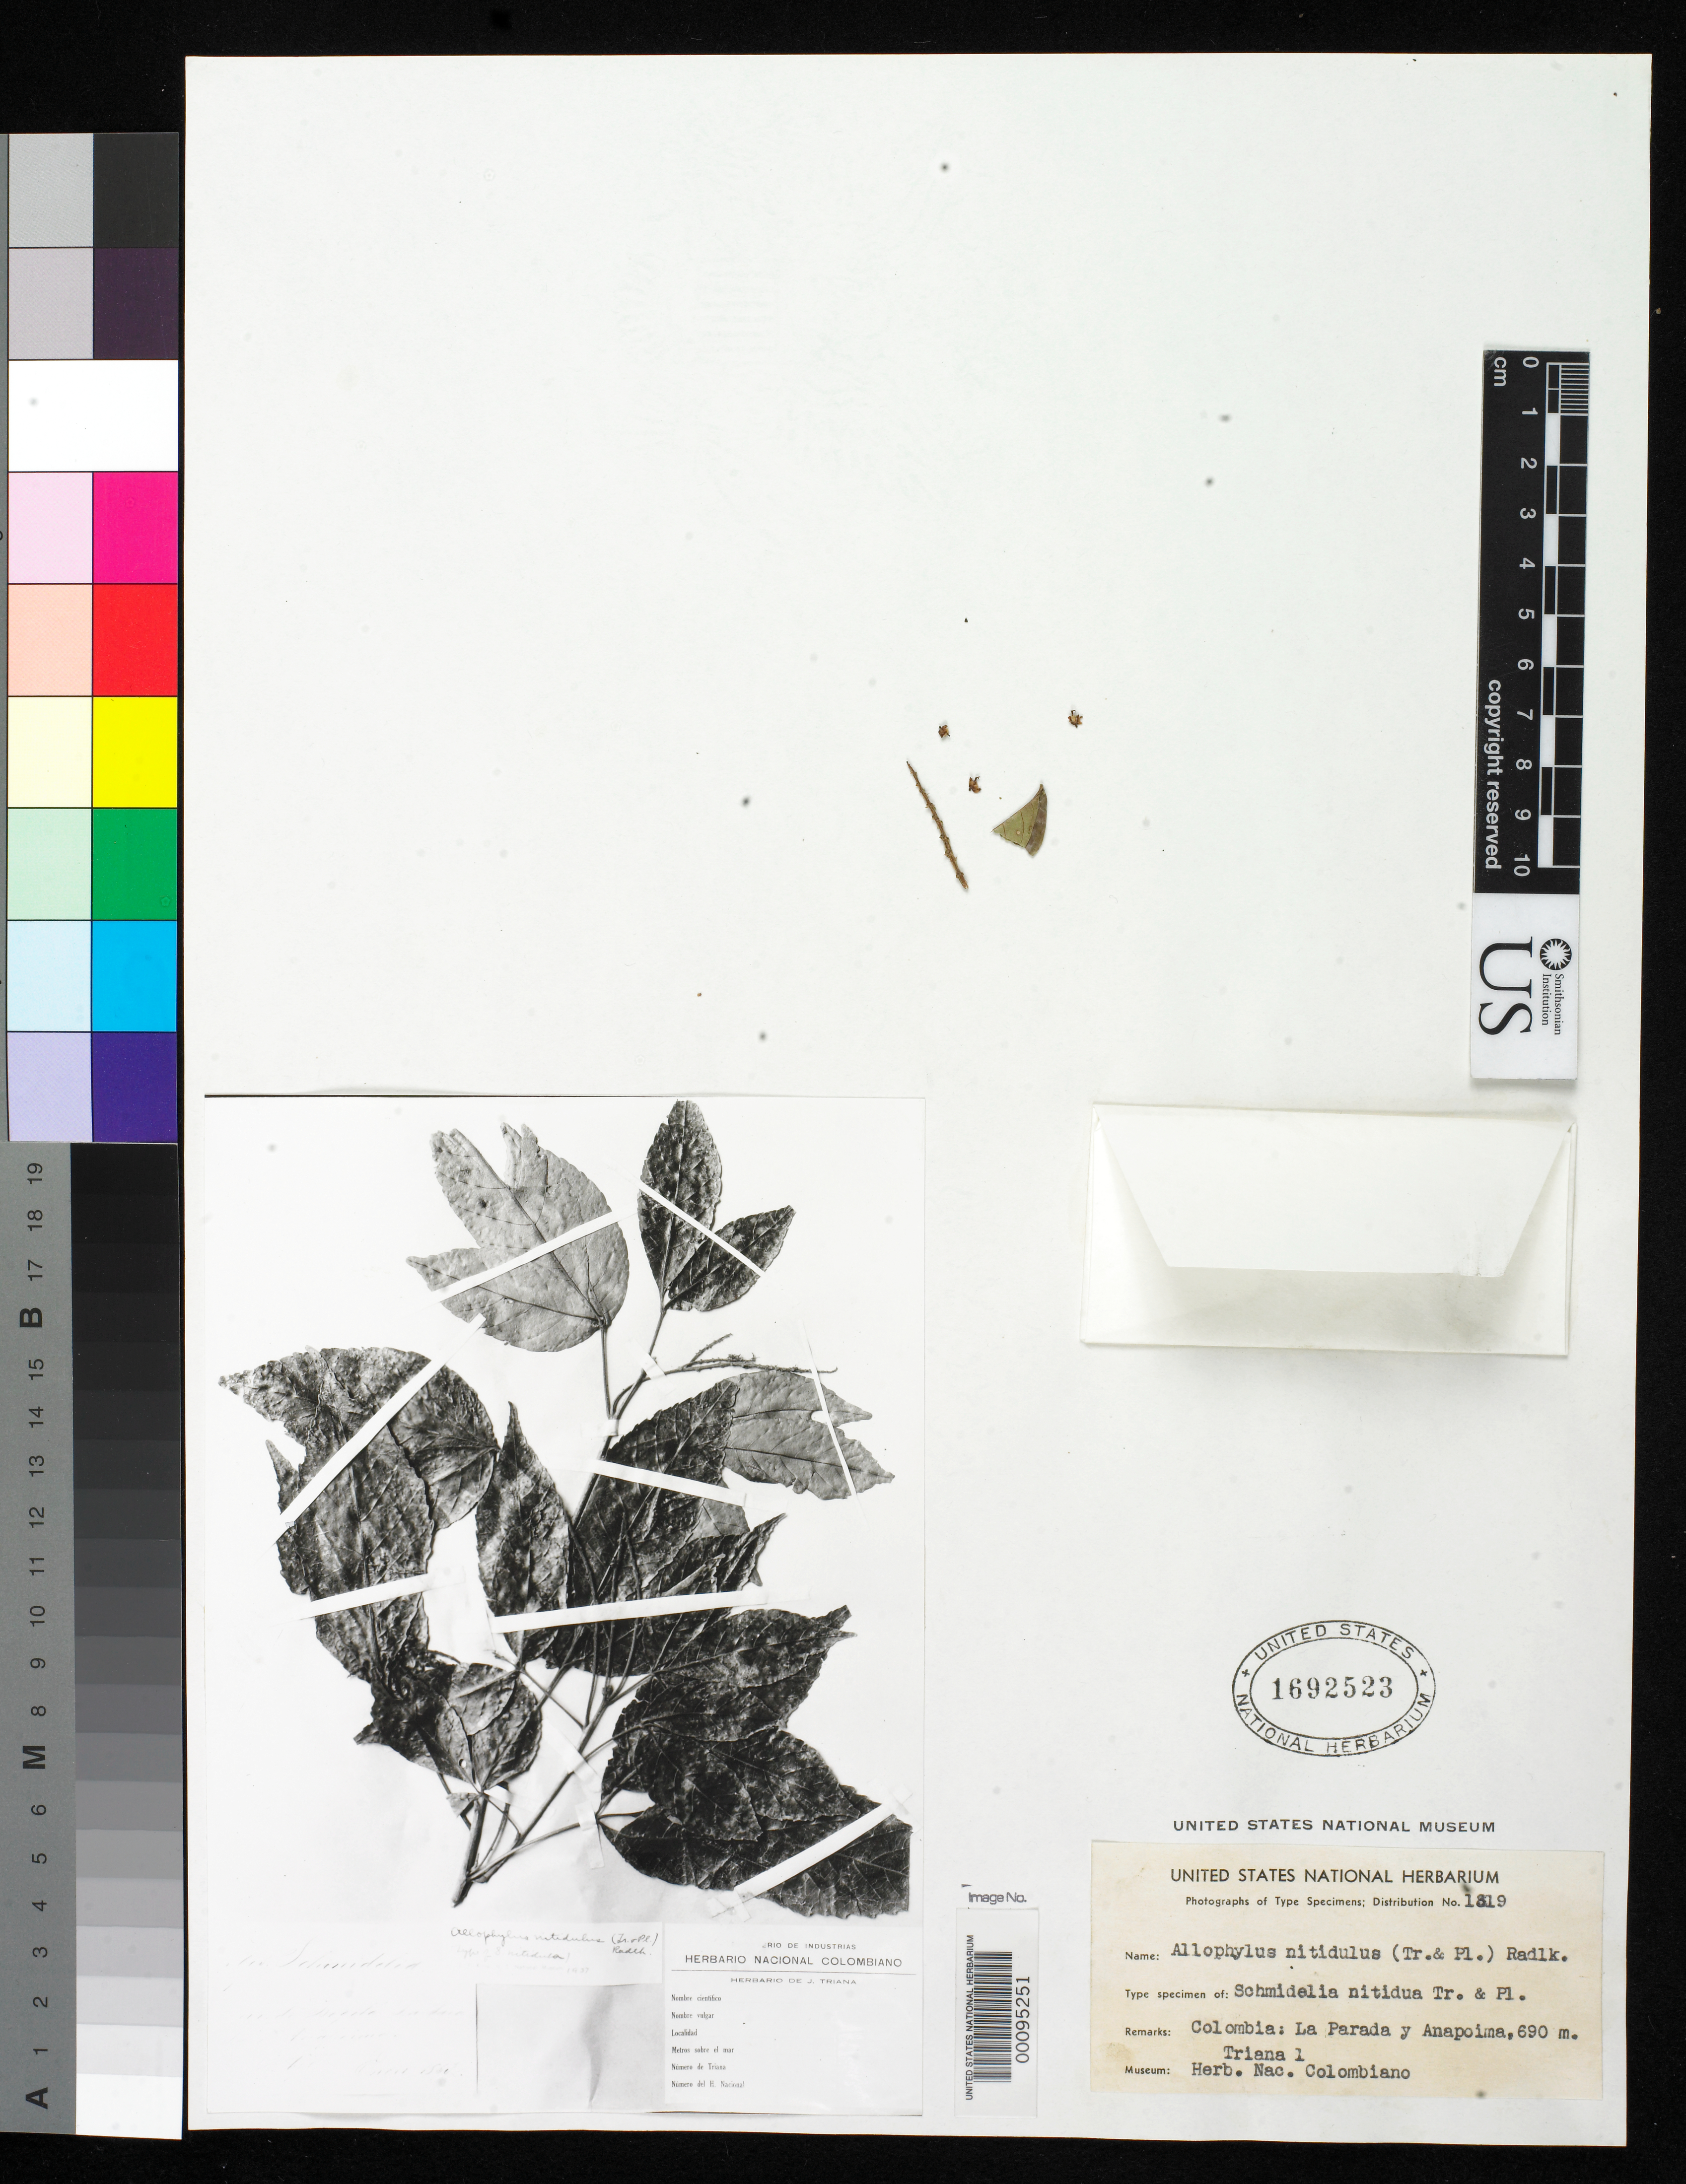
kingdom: Plantae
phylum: Tracheophyta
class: Magnoliopsida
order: Sapindales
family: Sapindaceae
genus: Schmidelia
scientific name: Schmidelia nitidula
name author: Triana & Planch.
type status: Type Fragment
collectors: J. J. Triana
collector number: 1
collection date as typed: Jan 1853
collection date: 1853-01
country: Colombia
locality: La Parada Yanapoima.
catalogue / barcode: US 1692523